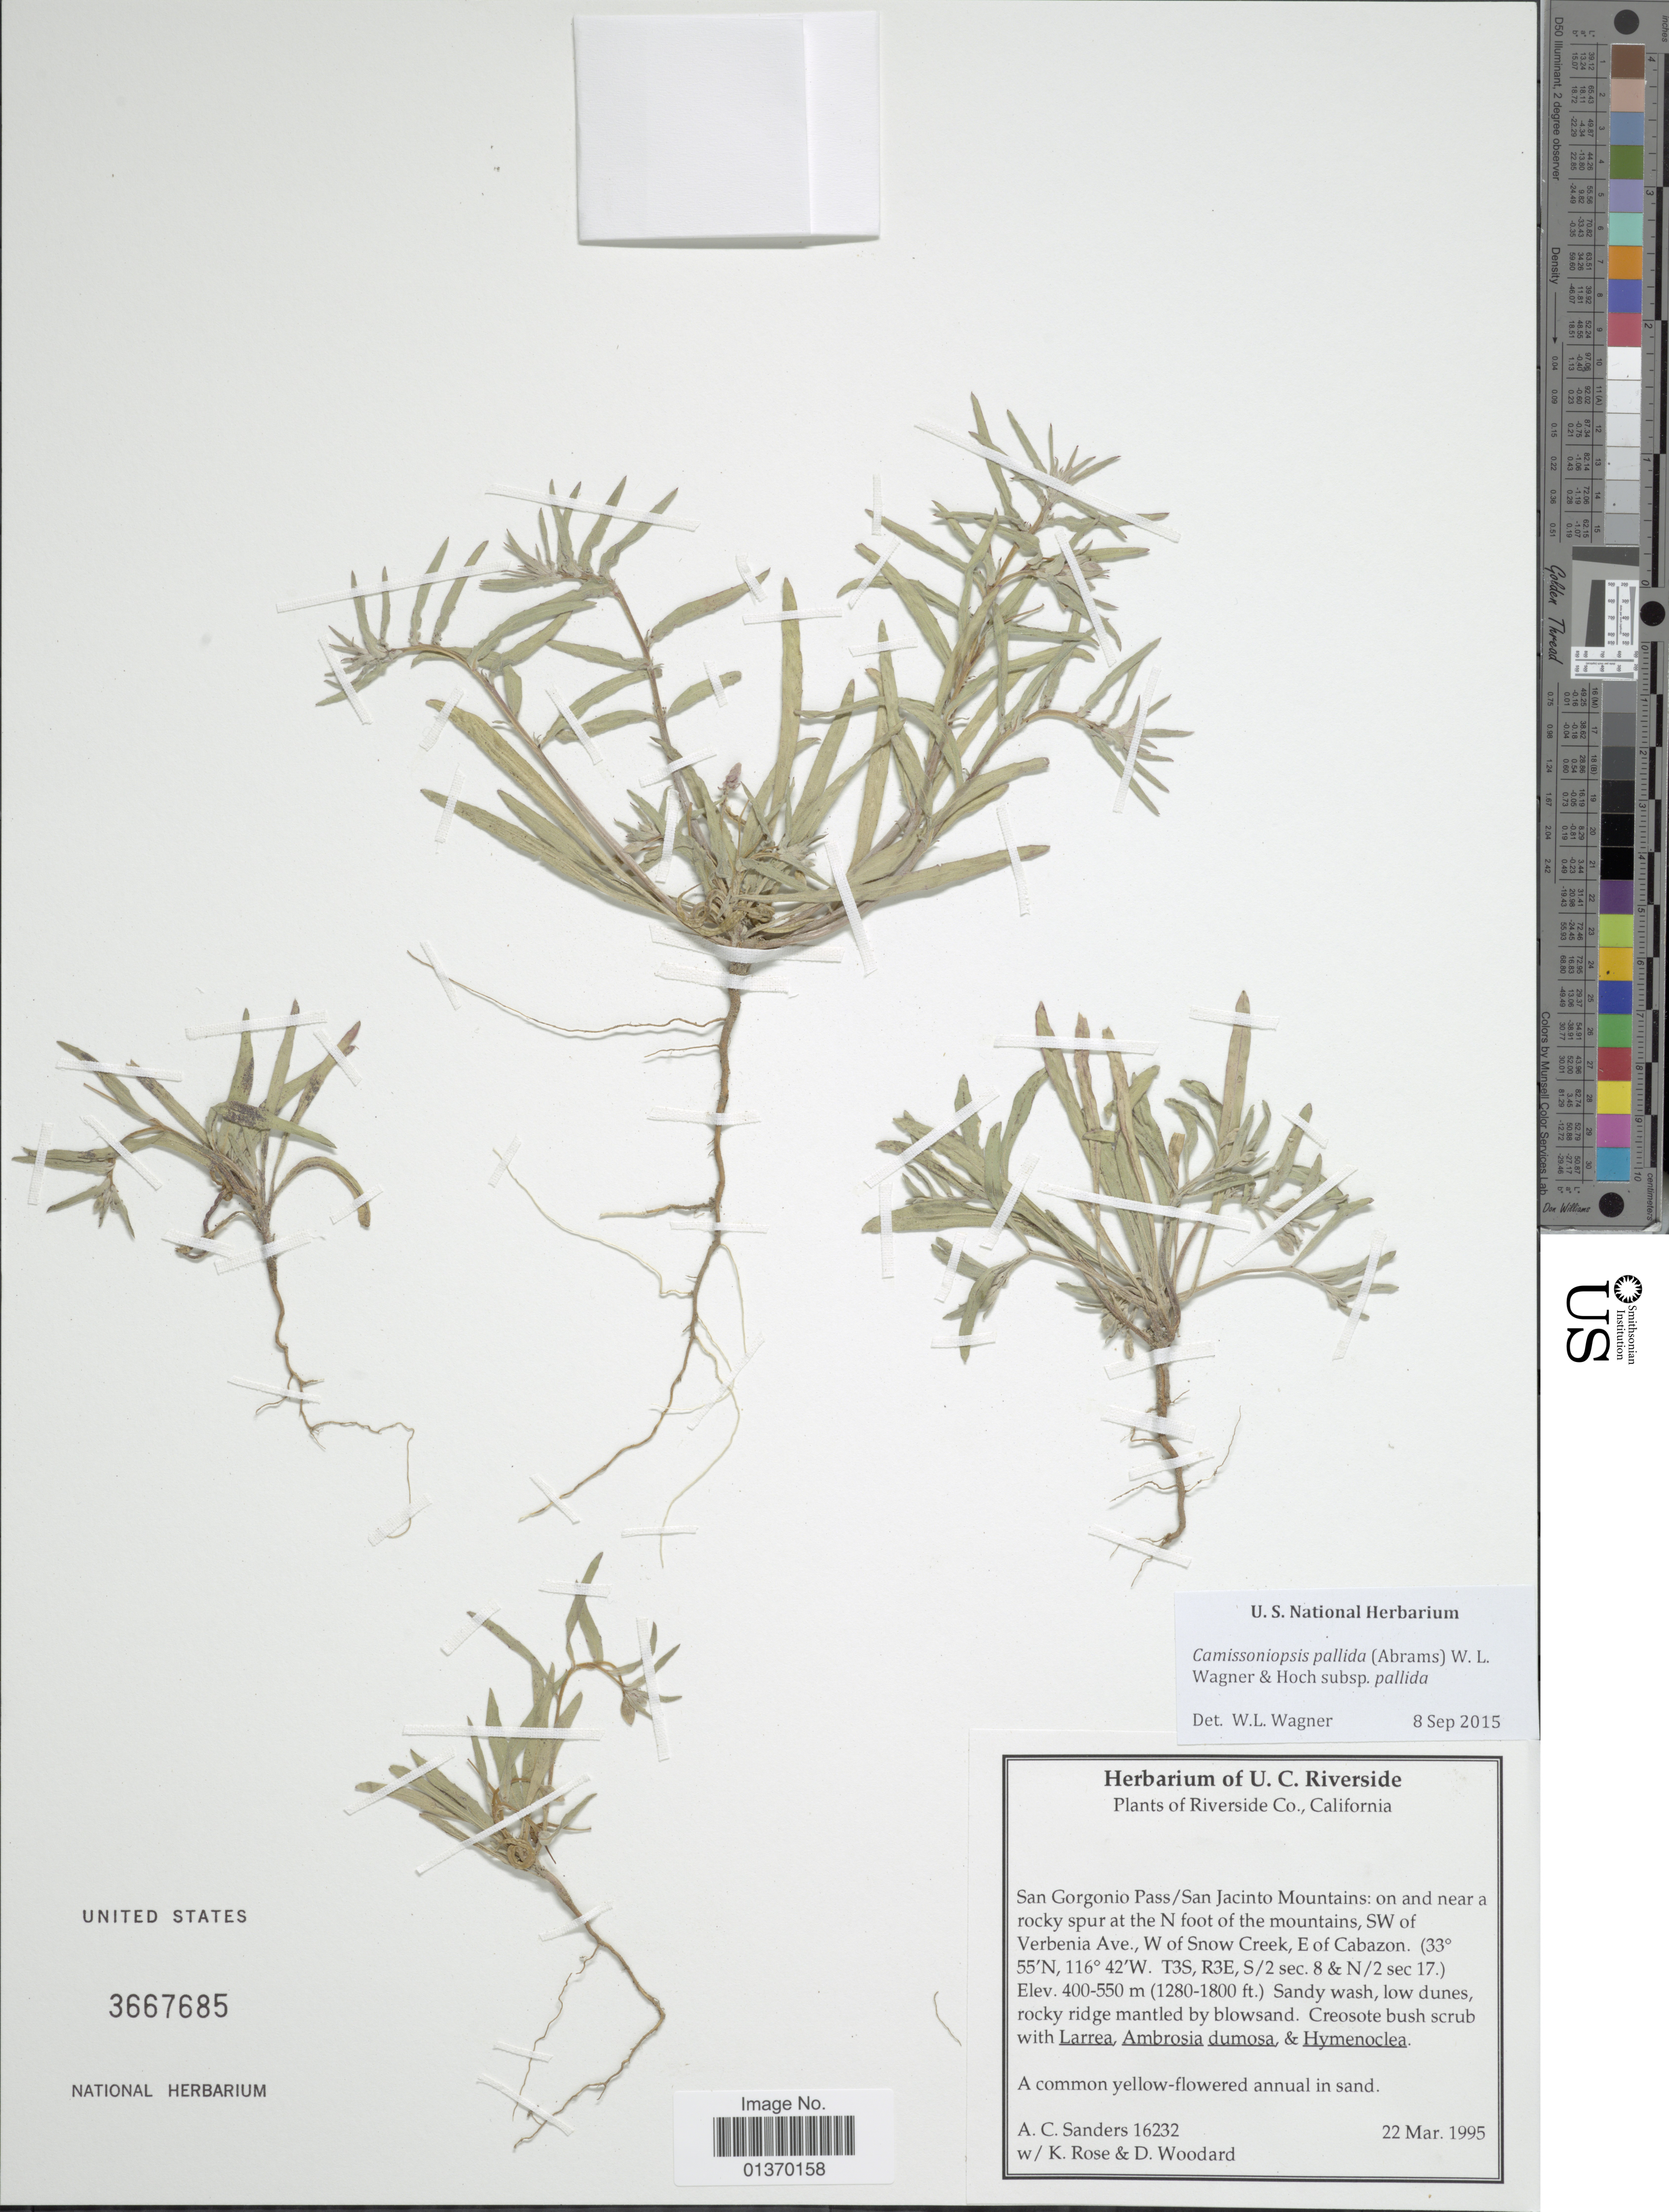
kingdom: Plantae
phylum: Tracheophyta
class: Magnoliopsida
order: Myrtales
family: Onagraceae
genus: Camissoniopsis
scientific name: Camissoniopsis pallida subsp. pallida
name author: (Abrams) W.L. Wagner & Hoch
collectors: A. Sanders, -- Rose & D. Woodard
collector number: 16232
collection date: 1995-03-22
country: United States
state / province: California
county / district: Riverside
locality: Riverside Co., San Gorgonio Pass/ San Jacinto Mountains: on and near a rocky spur at the N foot of the mountains, SW of Verbenia Ave., W of Snow Creek, E of Cabazon (T3S, R3E, S/2 sec. 8 & N/2 sec. 17)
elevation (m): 400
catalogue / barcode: US 3667685